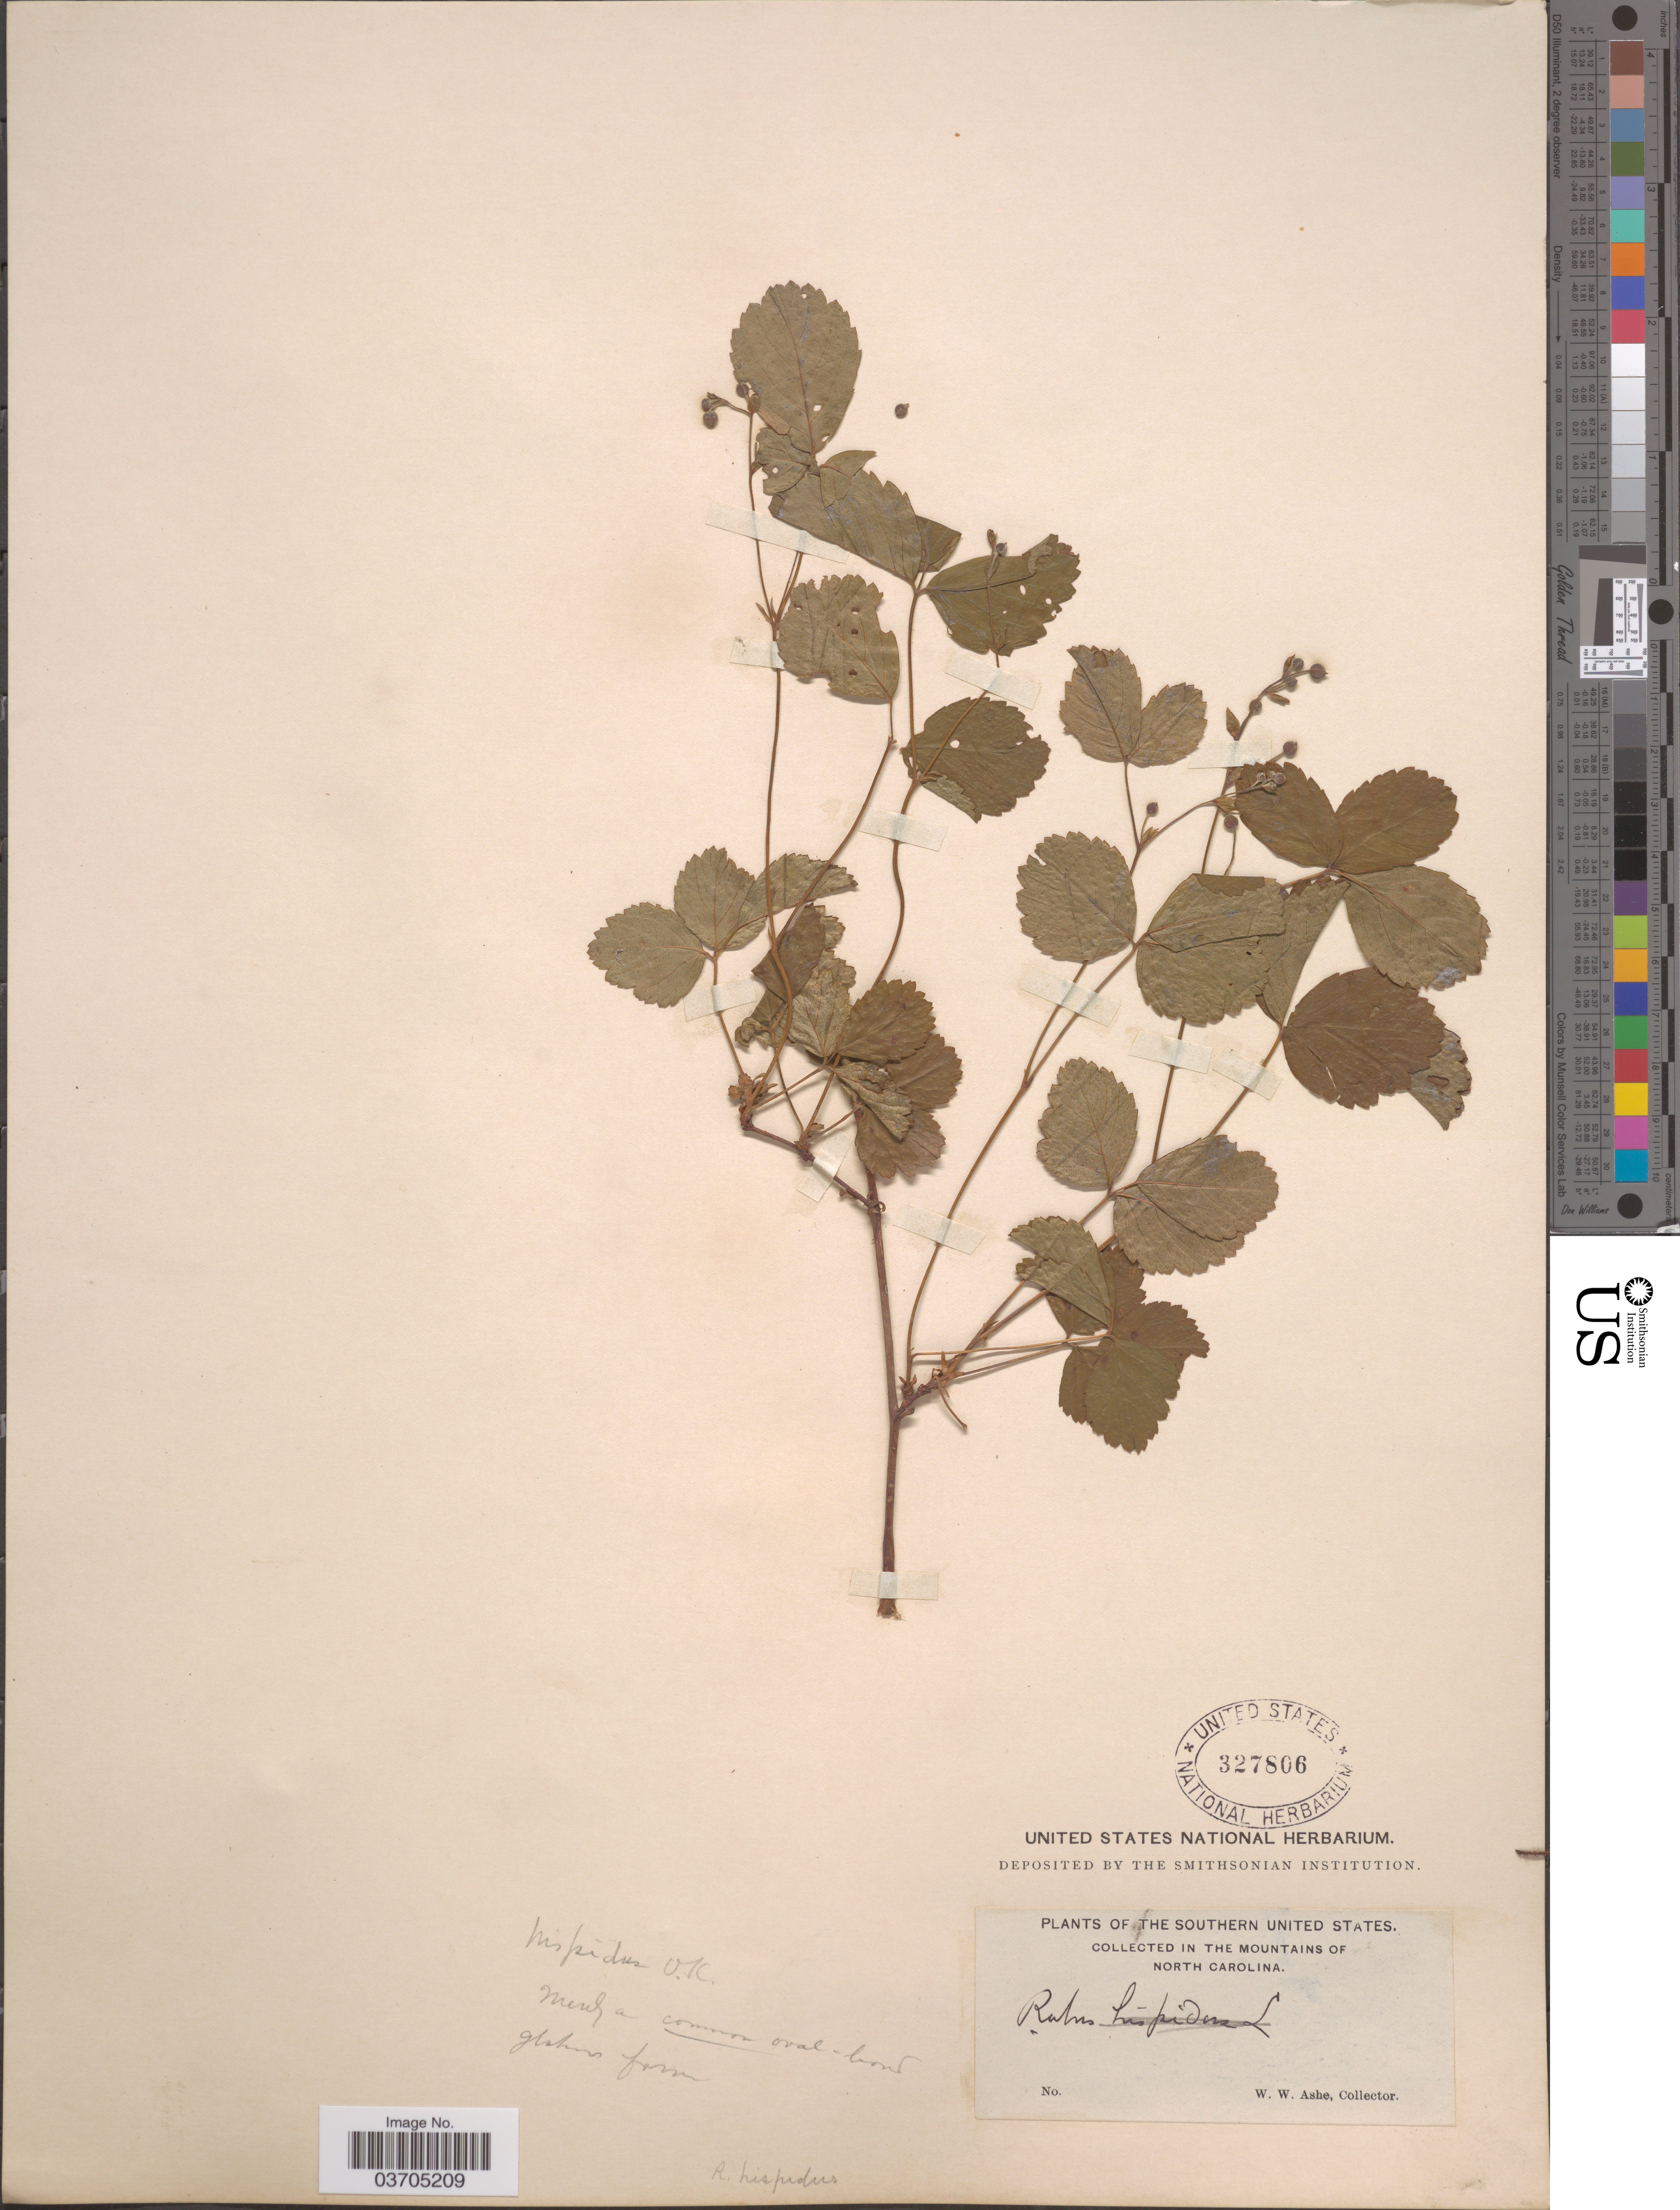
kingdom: Plantae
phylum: Tracheophyta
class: Magnoliopsida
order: Rosales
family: Rosaceae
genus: Rubus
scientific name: Rubus hispidus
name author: L.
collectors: W. W. Ashe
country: United States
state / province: North Carolina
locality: Southern United States. In the mountains of North Carolina.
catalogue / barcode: US 327806